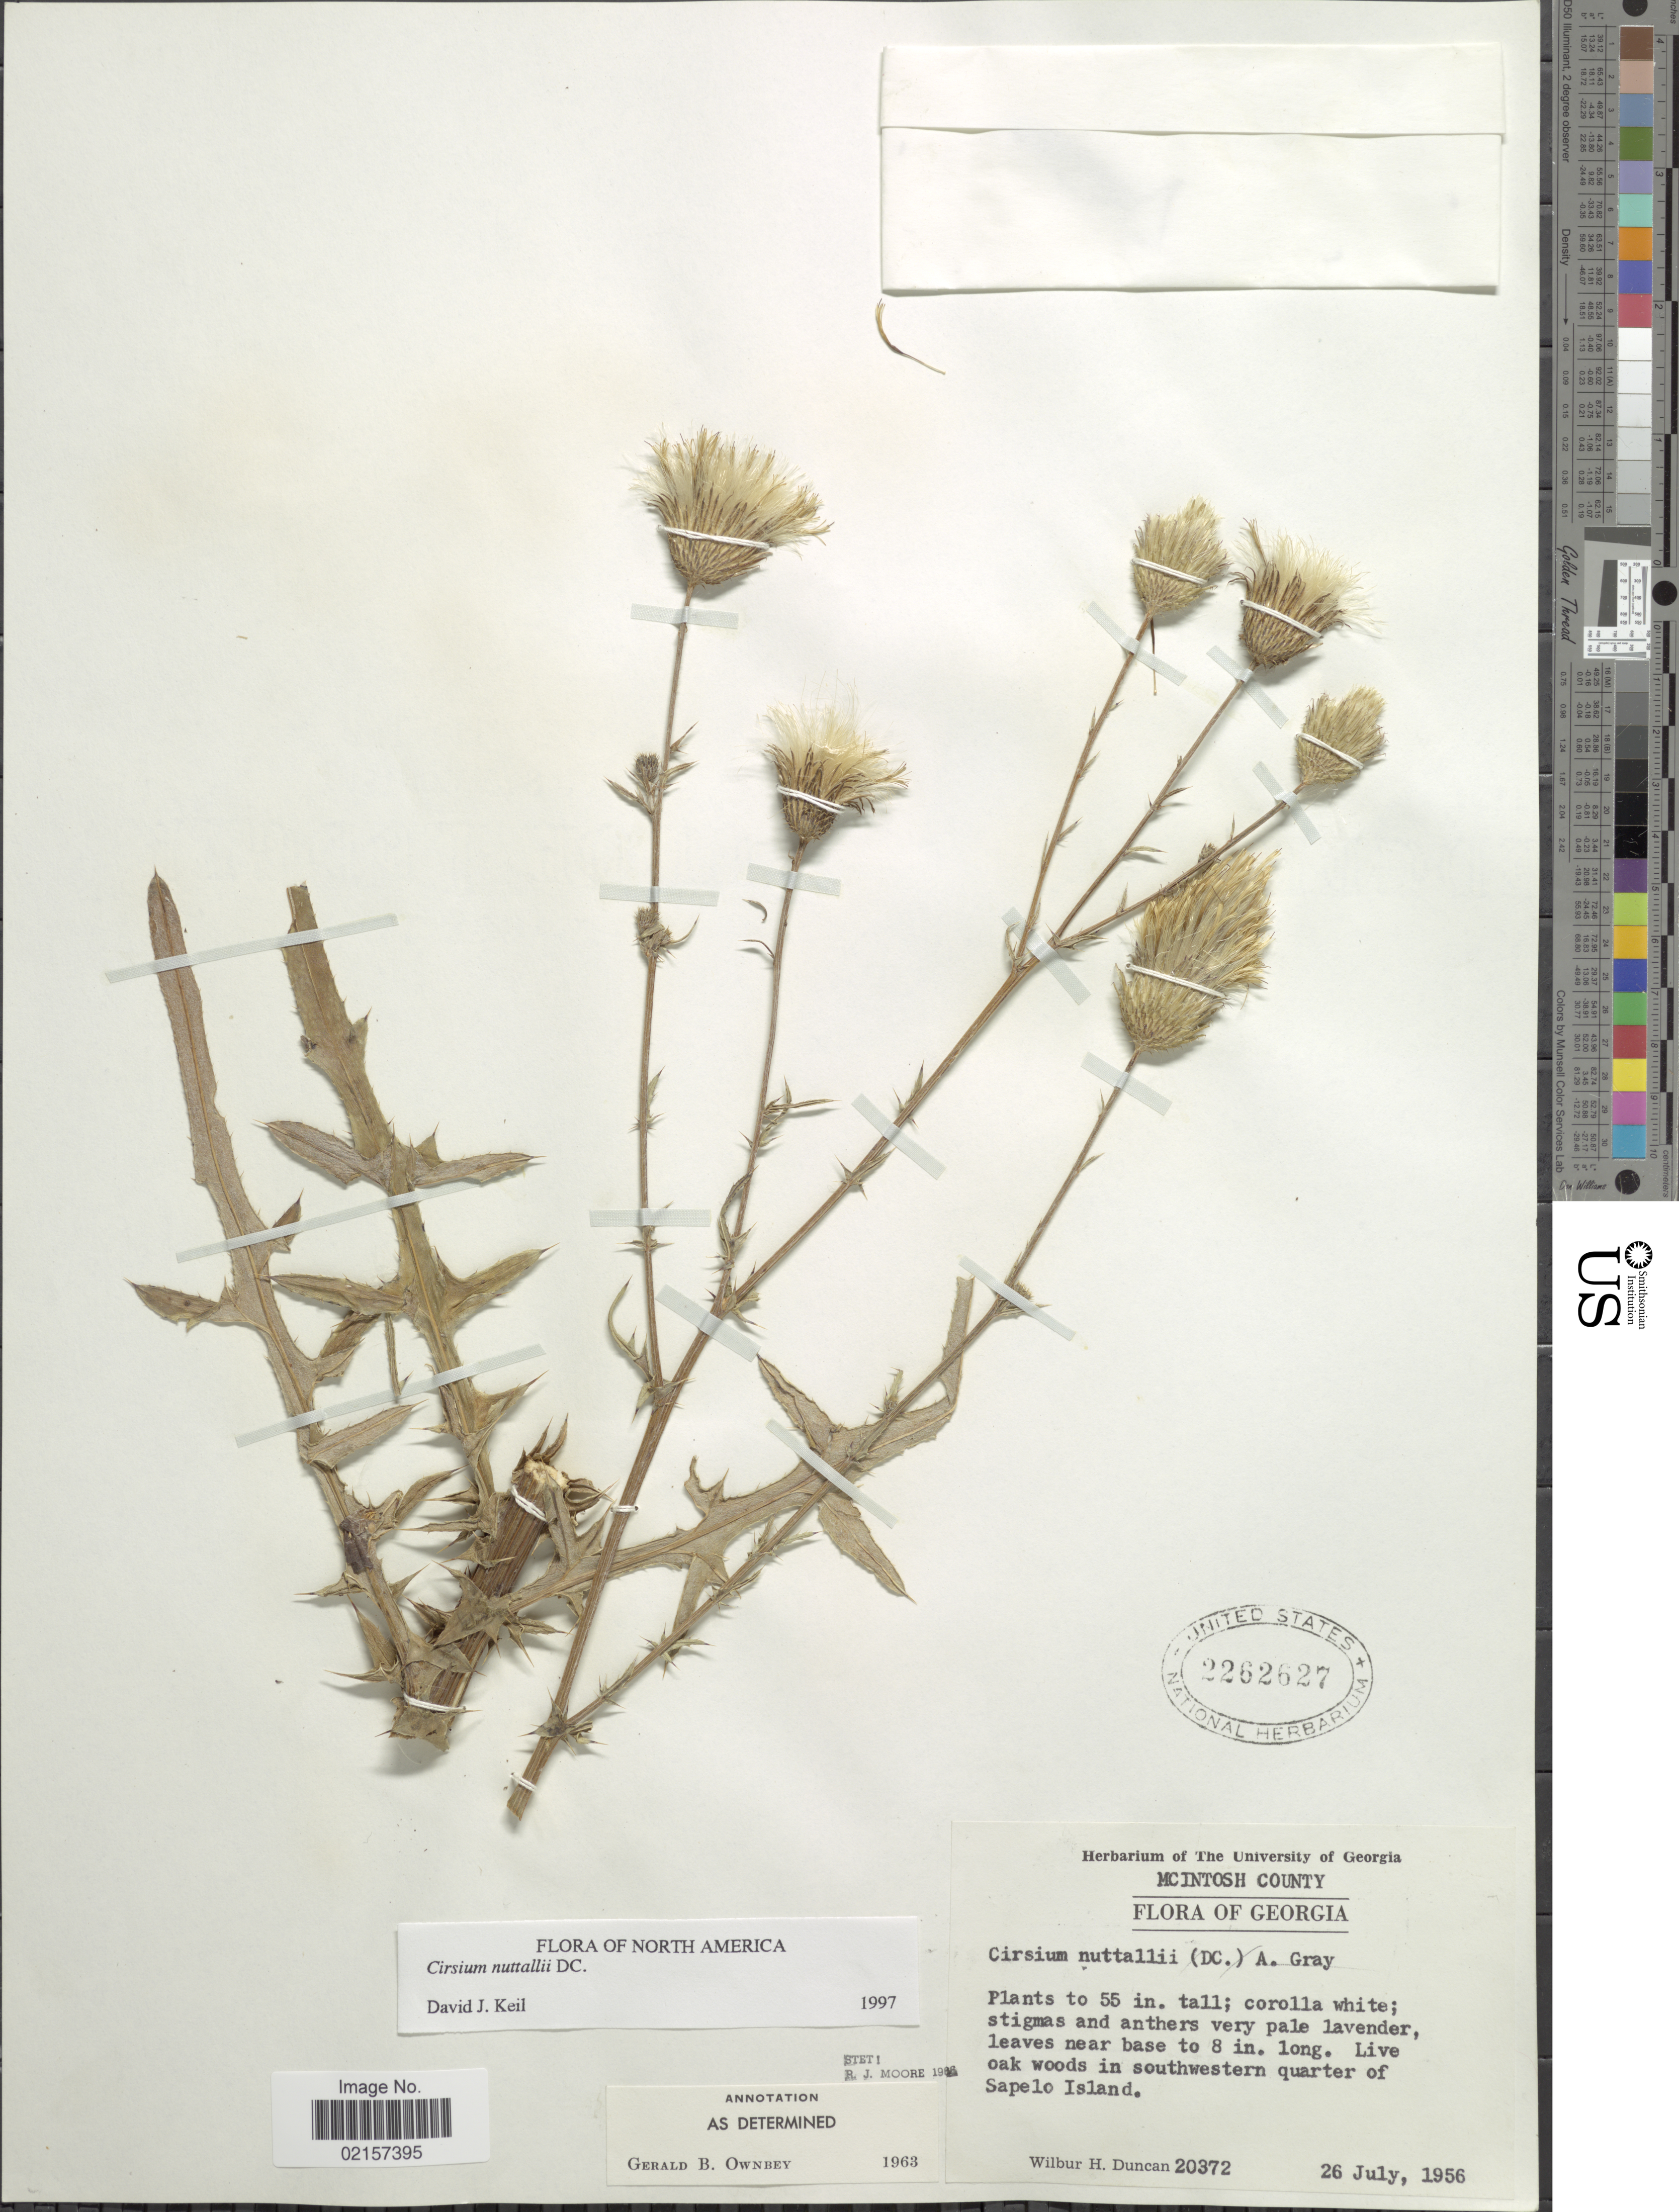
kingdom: Plantae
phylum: Tracheophyta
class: Magnoliopsida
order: Asterales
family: Asteraceae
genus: Cirsium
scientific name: Cirsium nuttali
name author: DC.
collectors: W. H. Duncan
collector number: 20372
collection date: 1956-07-26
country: United States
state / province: Georgia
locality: Mcintosh County, live oak woods in southwestern quarter of Sapelo Island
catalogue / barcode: US 2262627